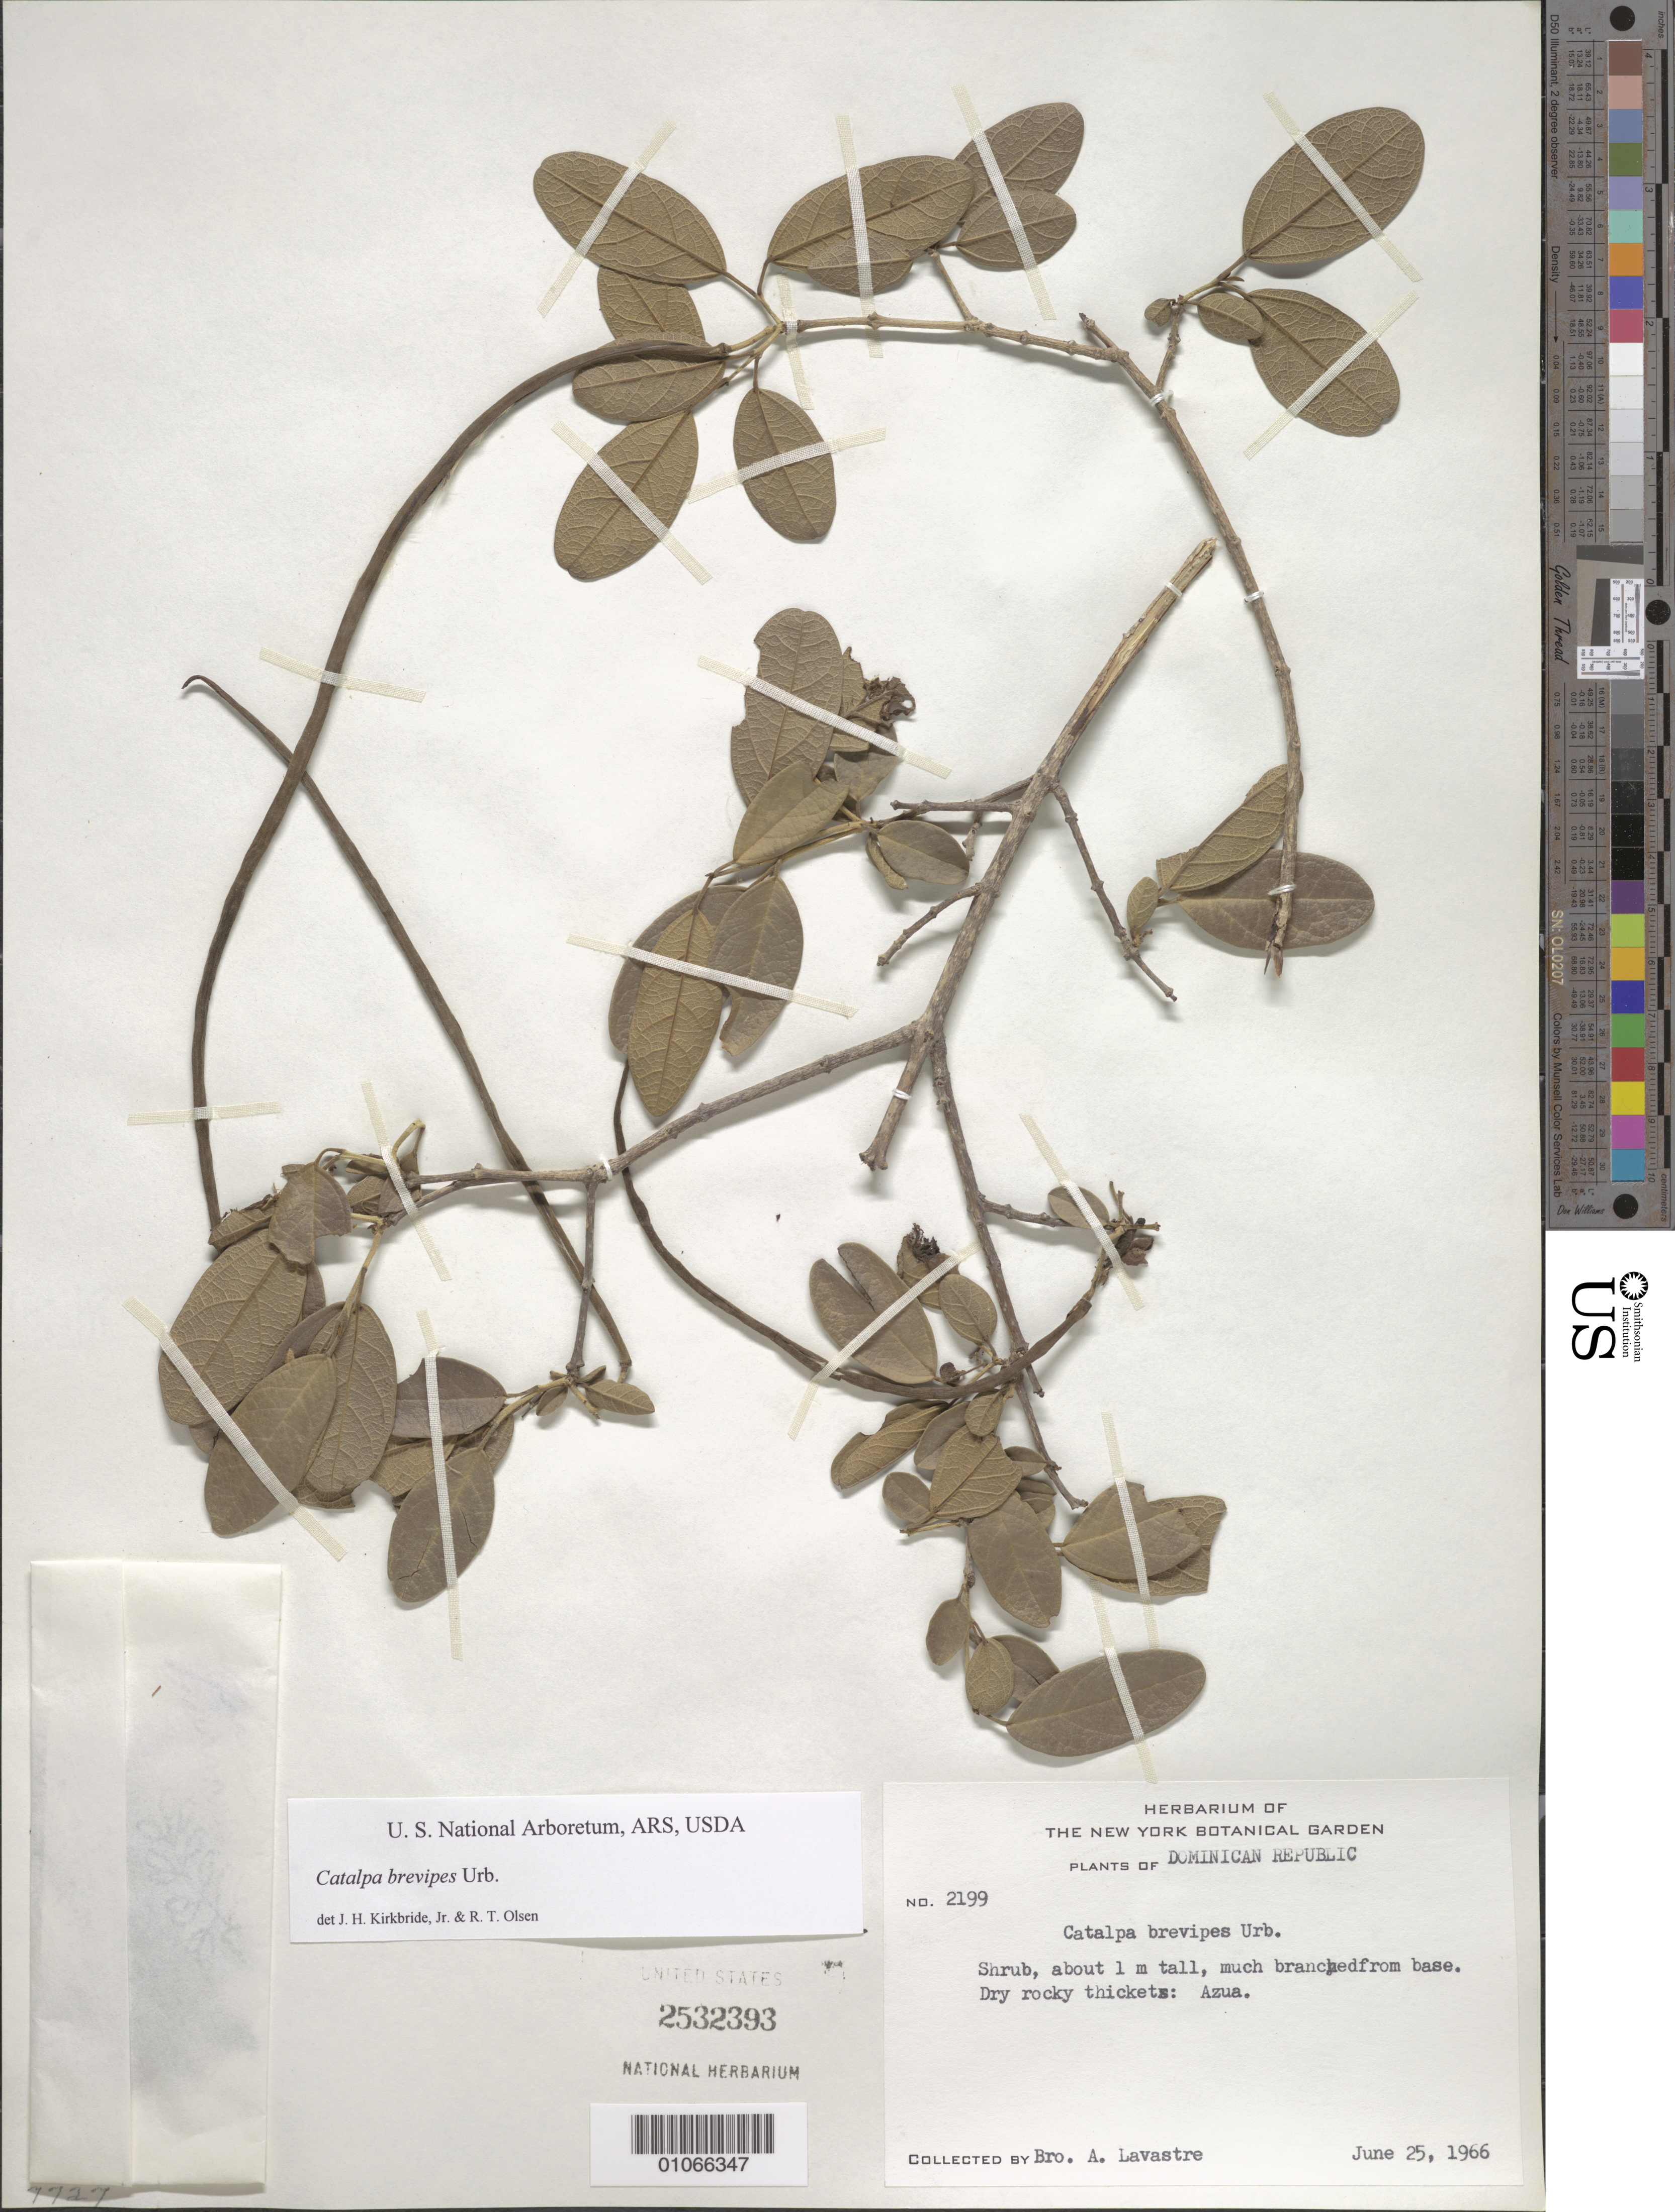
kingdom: Plantae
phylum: Tracheophyta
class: Magnoliopsida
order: Lamiales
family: Bignoniaceae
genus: Catalpa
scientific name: Catalpa brevipes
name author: Urb.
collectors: B. Lavastre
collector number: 2199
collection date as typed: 25 Jun 1966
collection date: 1966-06-25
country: Dominican Republic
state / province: Azua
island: Hispaniola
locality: Dry rocky thickets.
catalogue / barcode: US 2532393